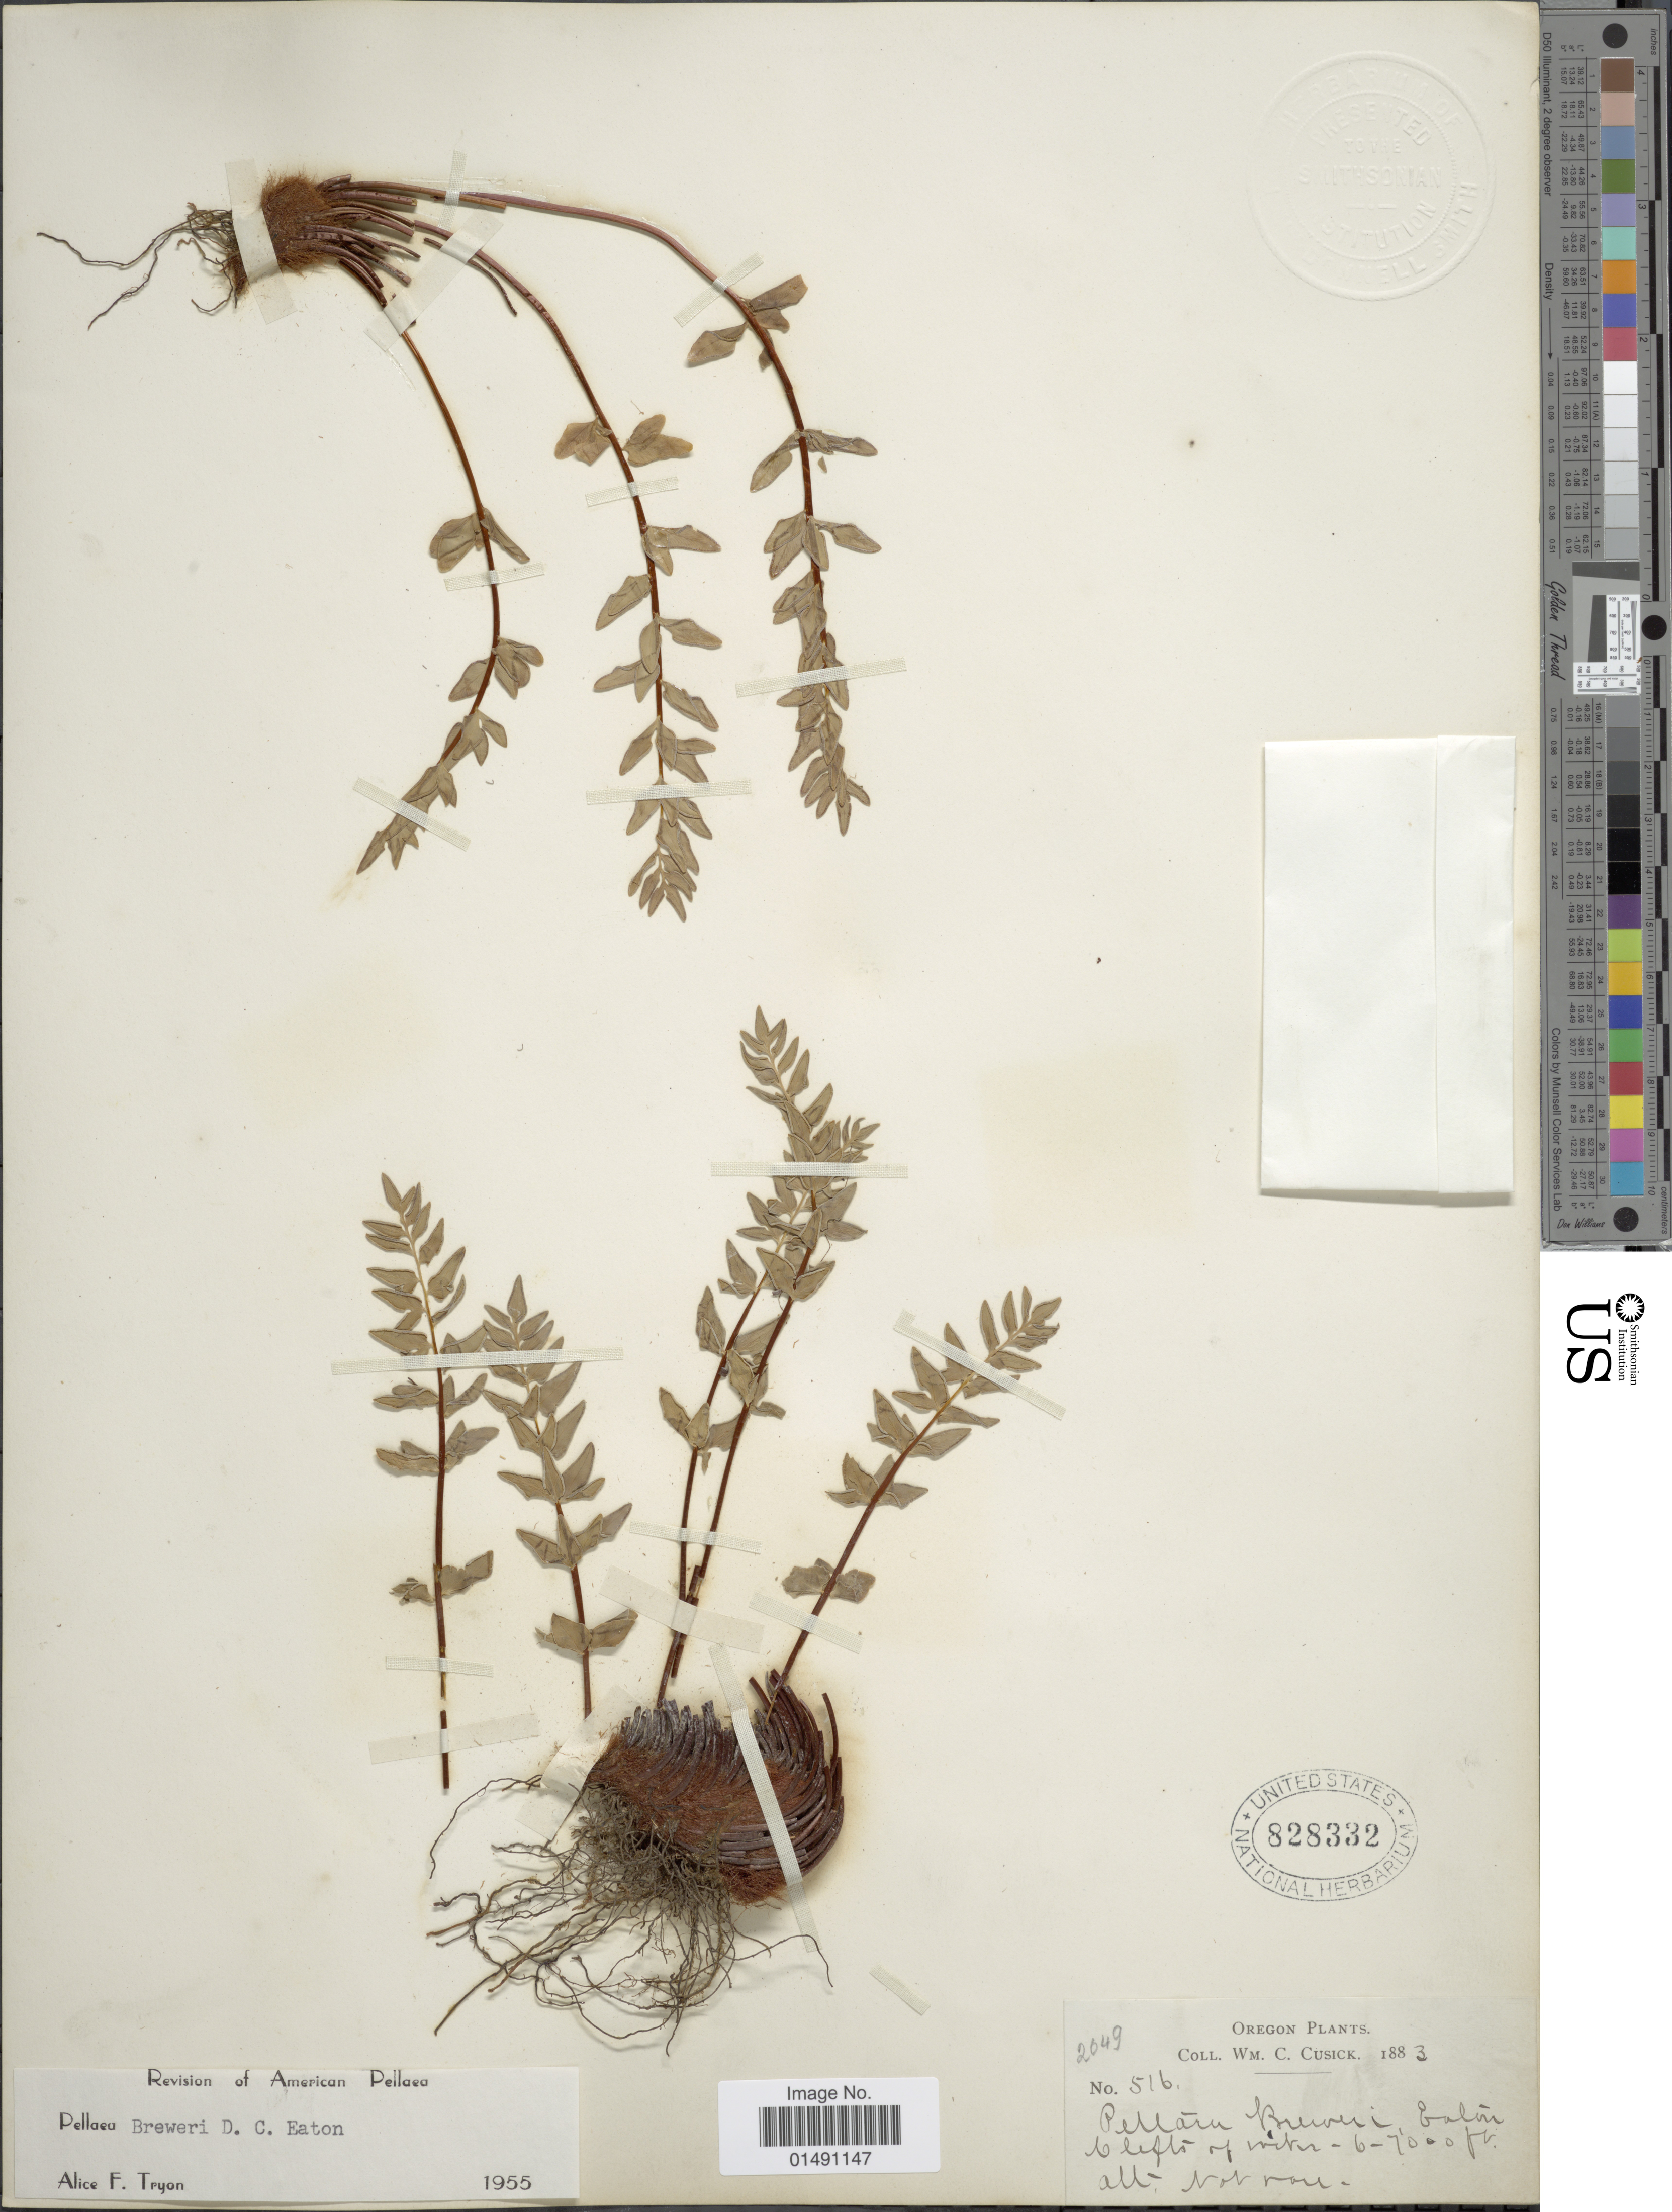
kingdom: Plantae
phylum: Tracheophyta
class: Polypodiopsida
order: Polypodiales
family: Pteridaceae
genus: Pellaea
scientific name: Pellaea breweri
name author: D.C. Eaton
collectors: W. C. Cusick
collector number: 516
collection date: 1883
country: United States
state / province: Oregon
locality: Clefts of rocks.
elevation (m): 1829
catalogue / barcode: US 828332